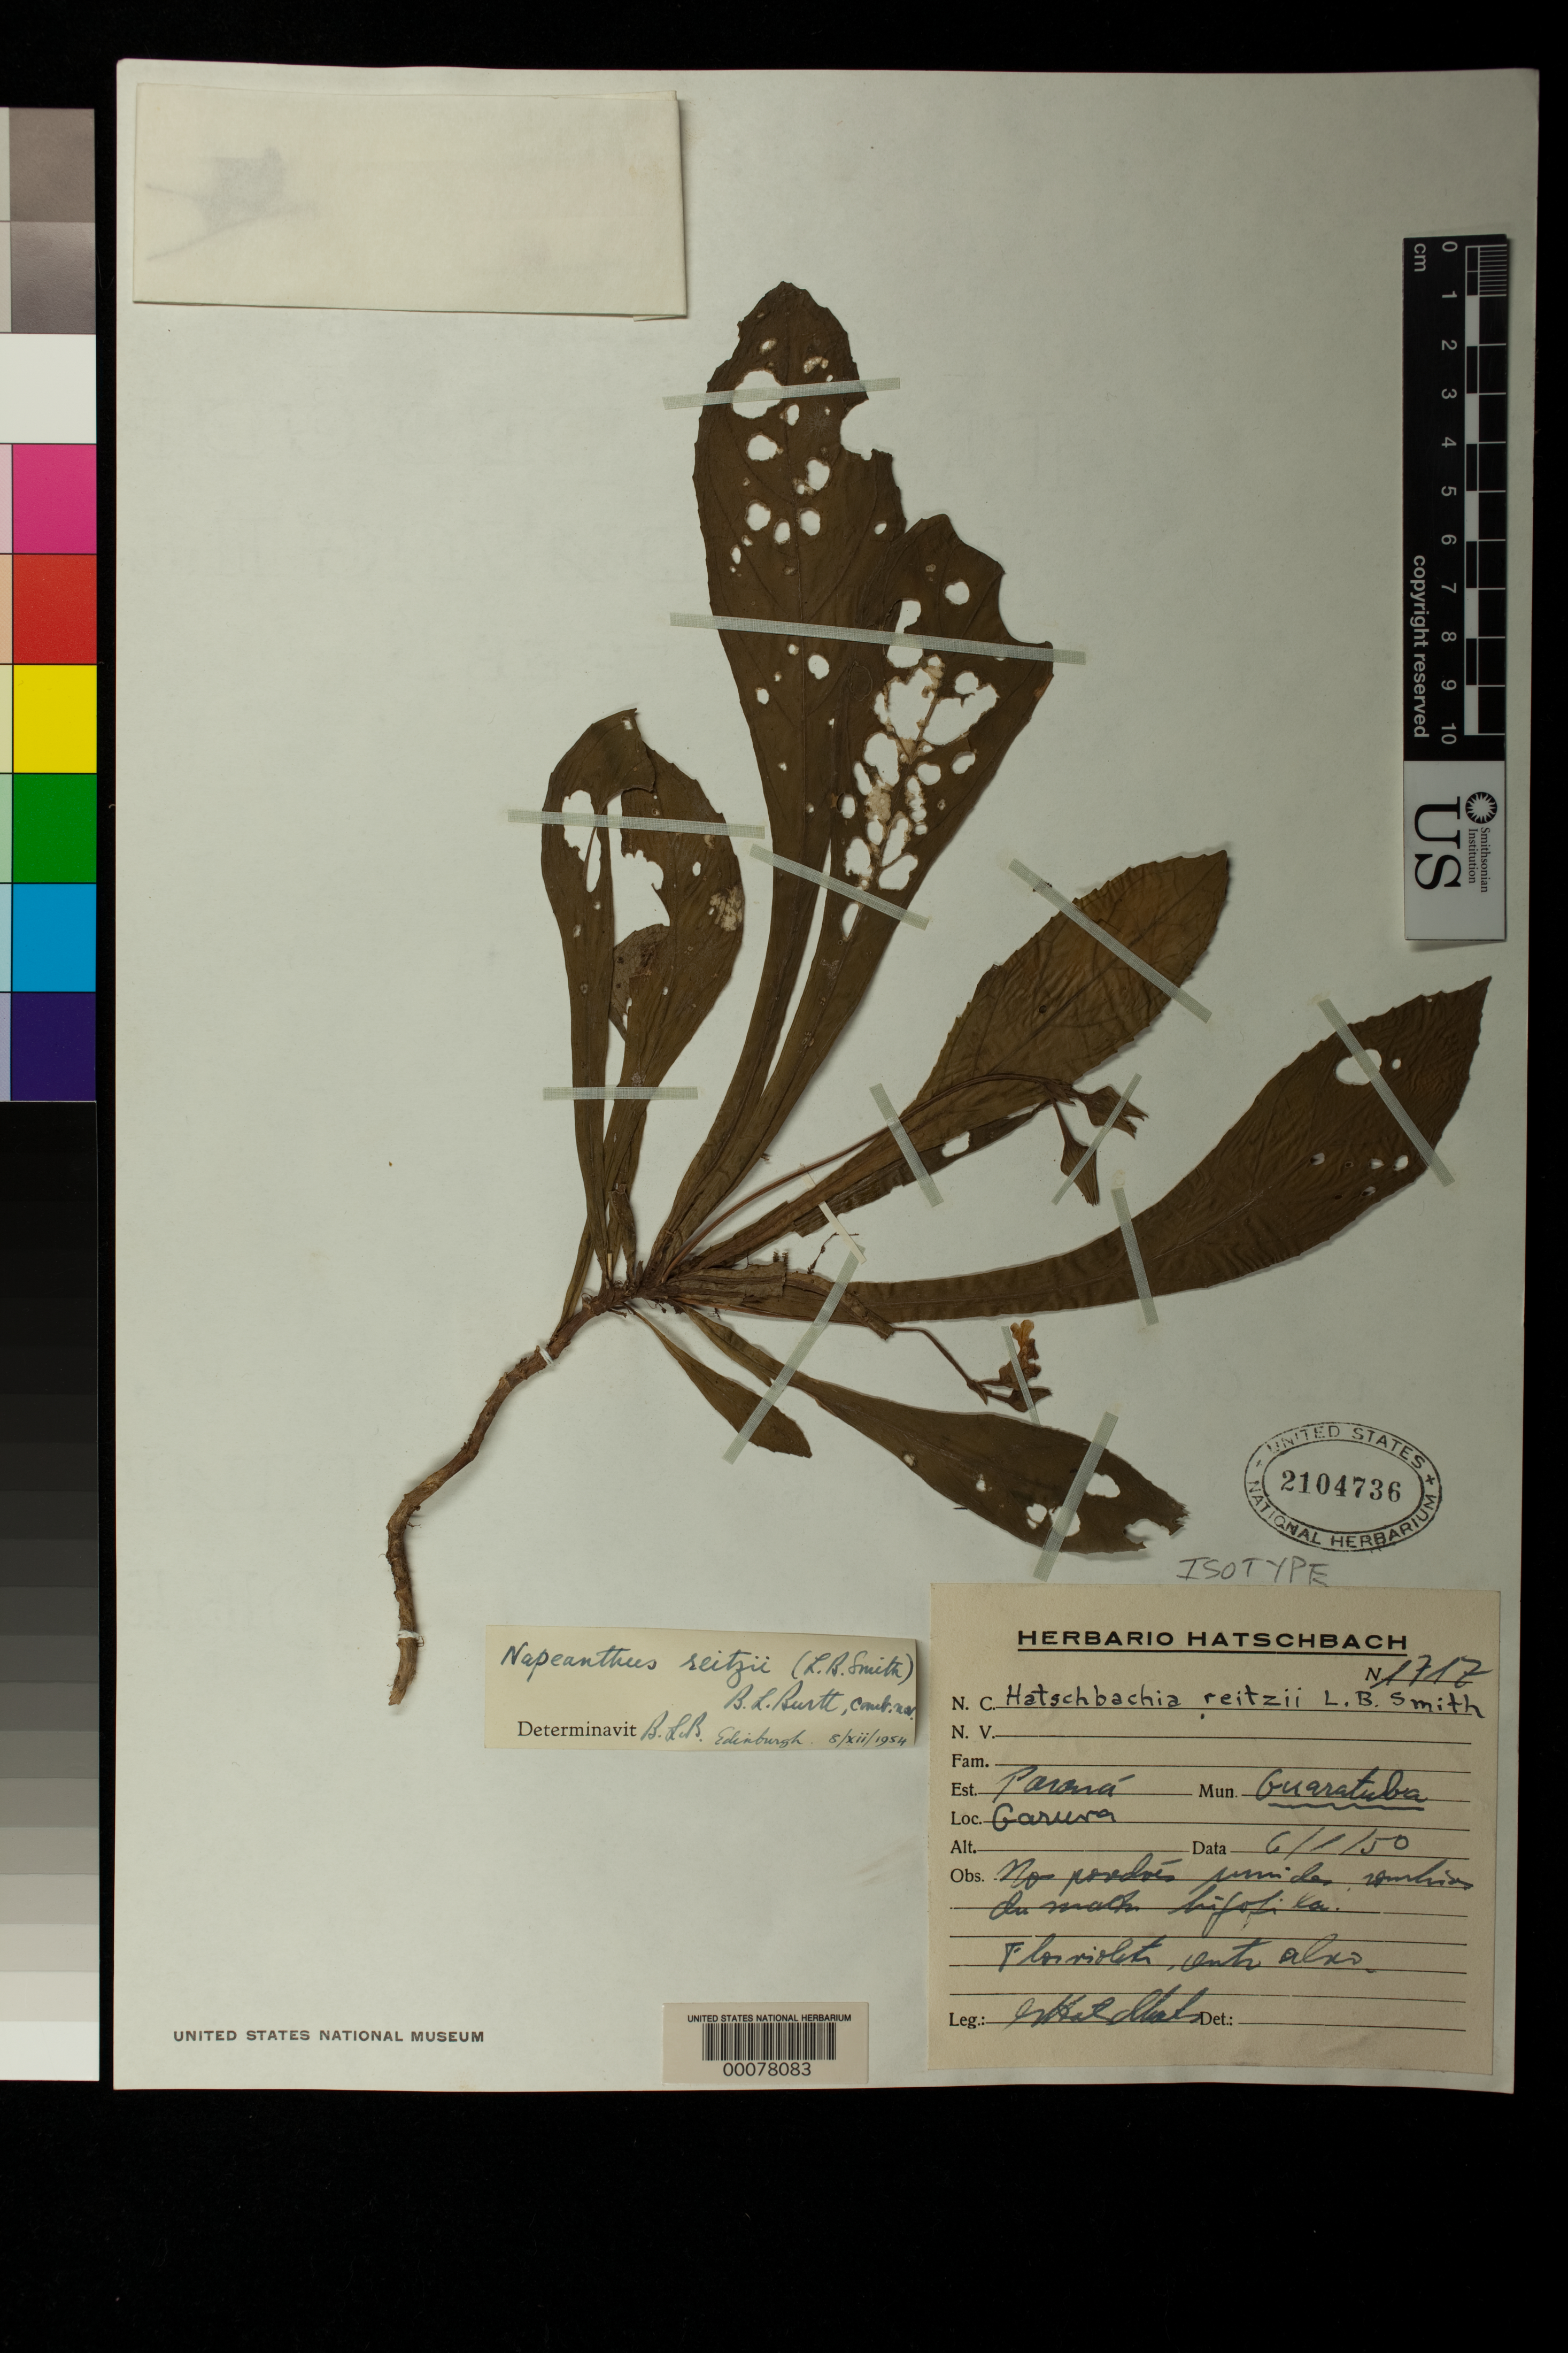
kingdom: Plantae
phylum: Tracheophyta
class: Magnoliopsida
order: Lamiales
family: Gesneriaceae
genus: Hatschbachia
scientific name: Hatschbachia reitzii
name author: L.B. Sm.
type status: Isotype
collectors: G. Hatschbach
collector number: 1717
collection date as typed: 06 Jan 1950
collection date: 1950-01-06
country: Brazil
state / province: Paraná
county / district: Guaratuba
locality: Est. Paraná, Mun. Guaratuba, Loc. Garuva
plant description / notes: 2 US duplicates differ slightly in locality data (Mun. "Guaratuba" vs. Mun. "S. José dos Pinhaes" but collection locality (Garuva) & date are same and both are apparently type material.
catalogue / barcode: US 2104736